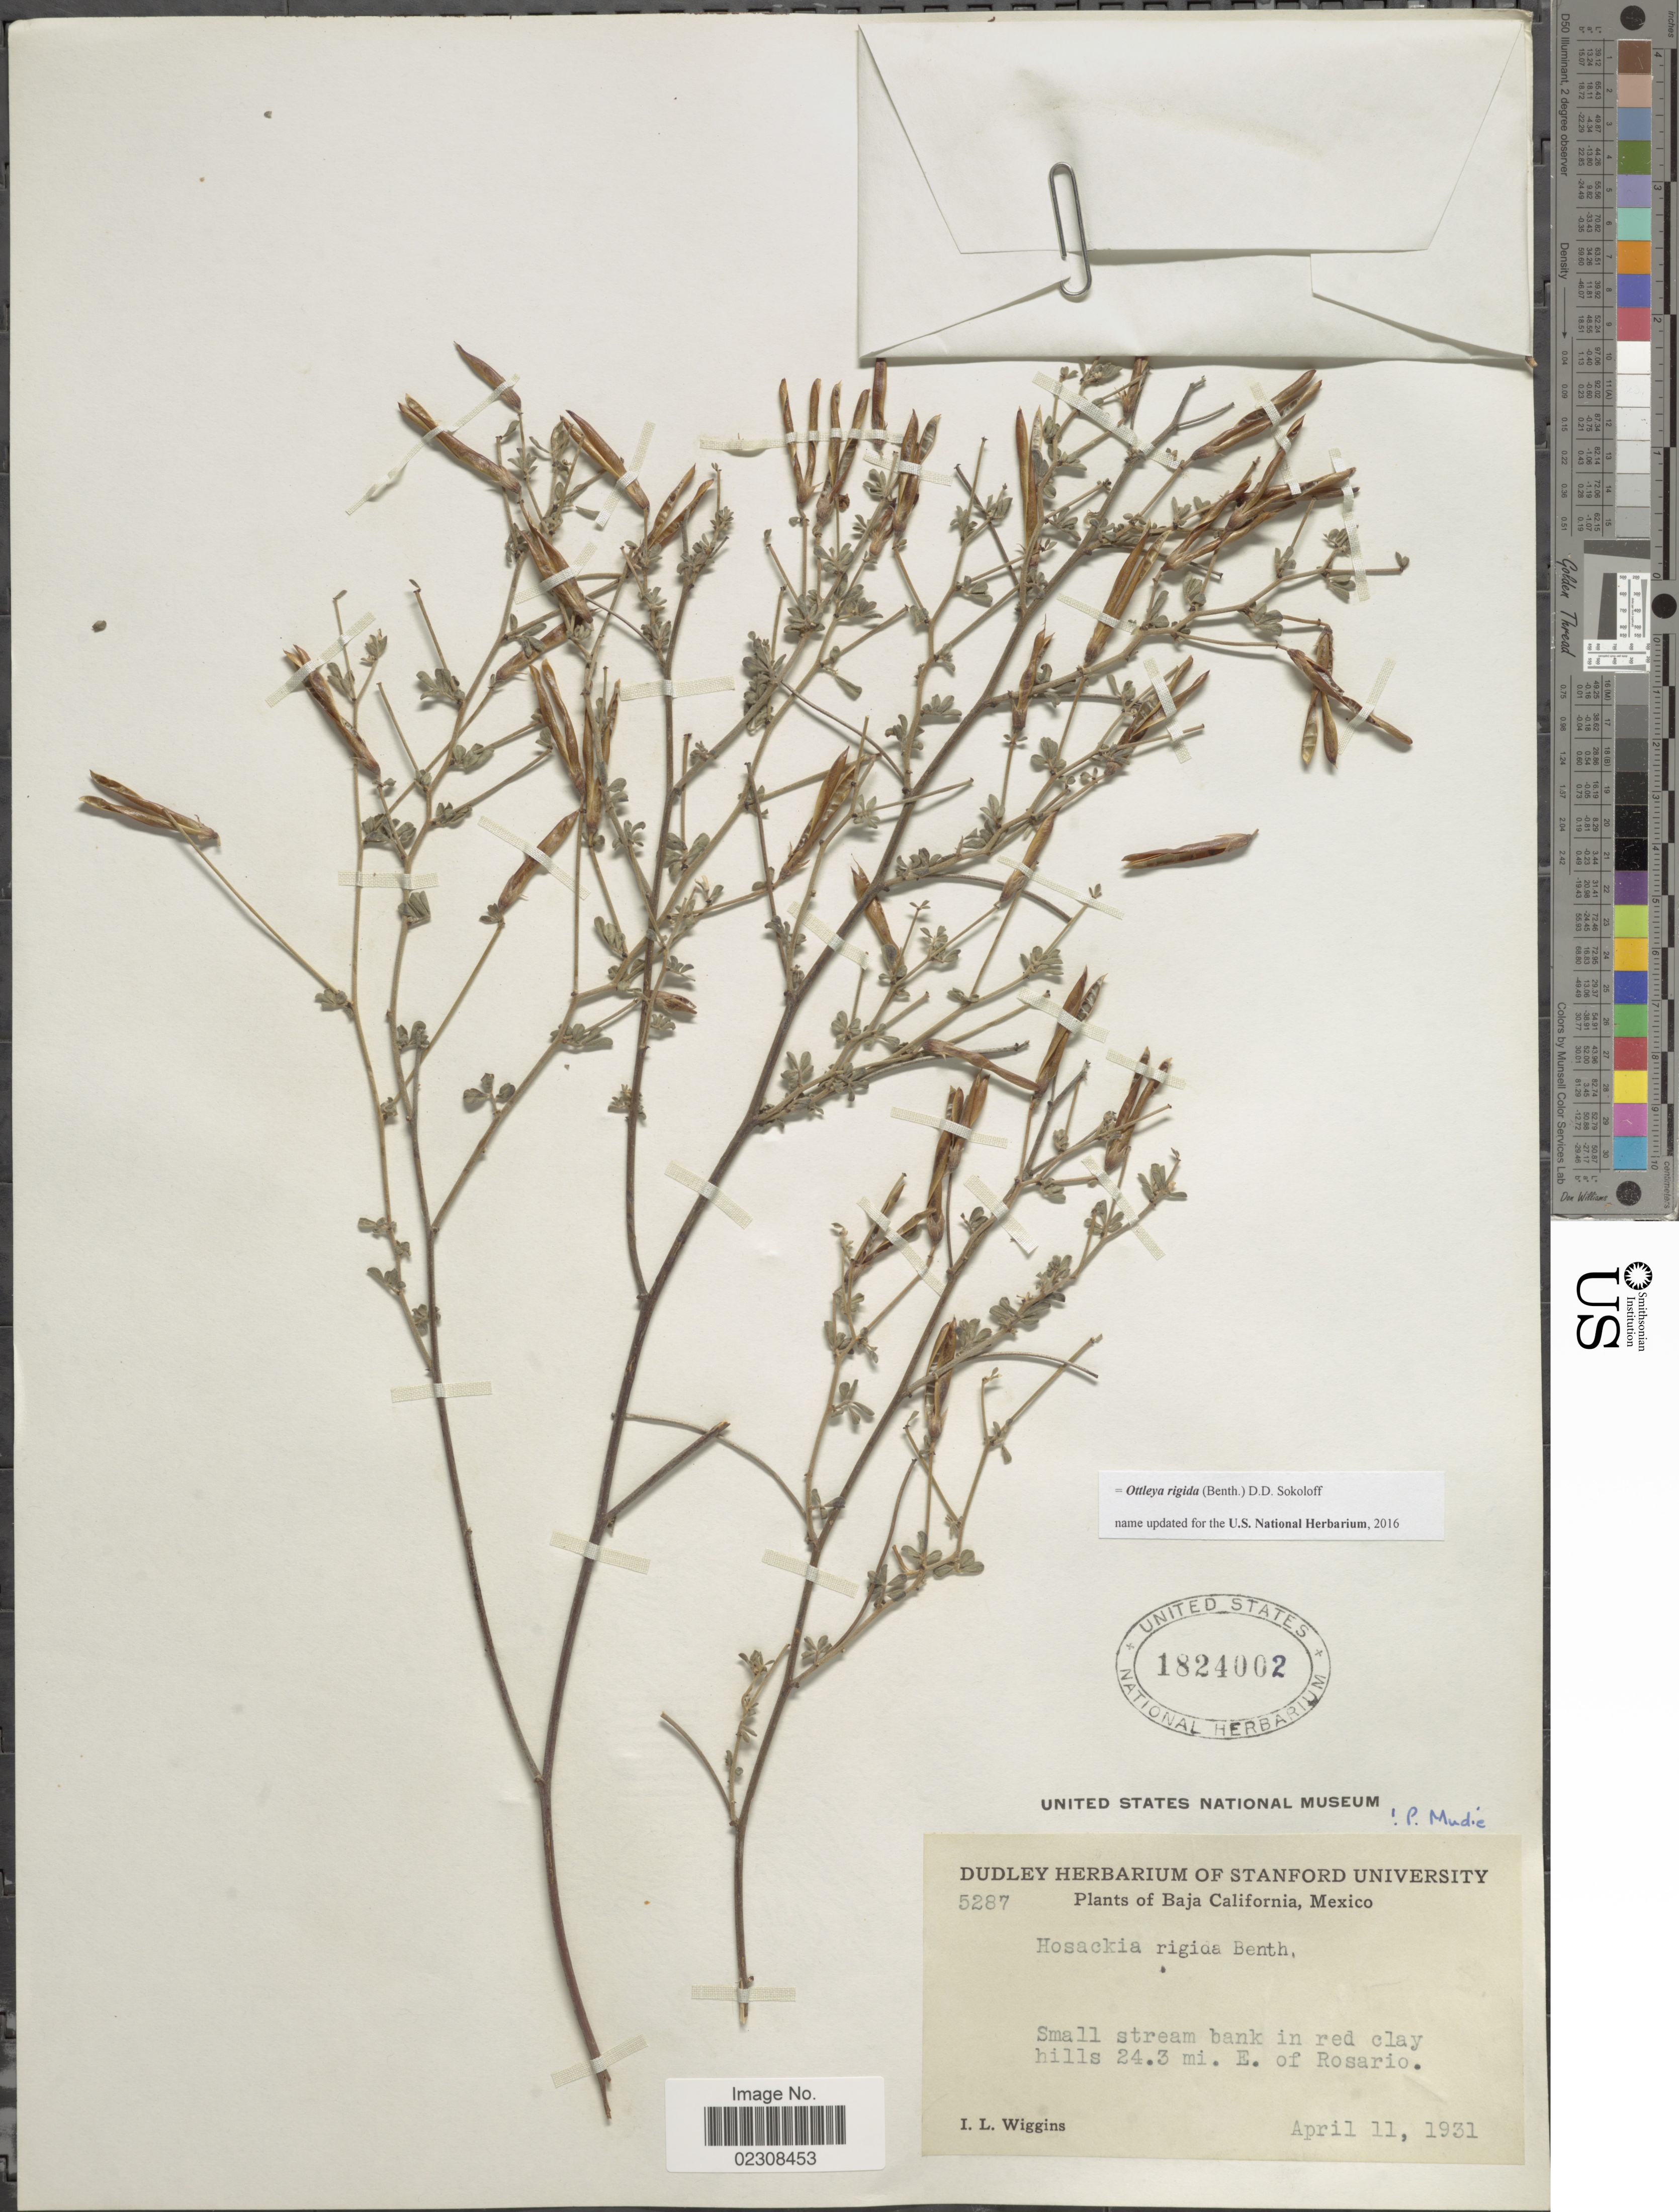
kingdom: Plantae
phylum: Tracheophyta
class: Magnoliopsida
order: Fabales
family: Fabaceae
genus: Ottleya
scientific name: Ottleya rigida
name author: (Benth.) D.D. Sokoloff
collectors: I. L. Wiggins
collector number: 5287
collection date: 1931-04-11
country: Mexico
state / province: Baja California Norte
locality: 24.3 mi E of Rosario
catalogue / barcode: US 1824002